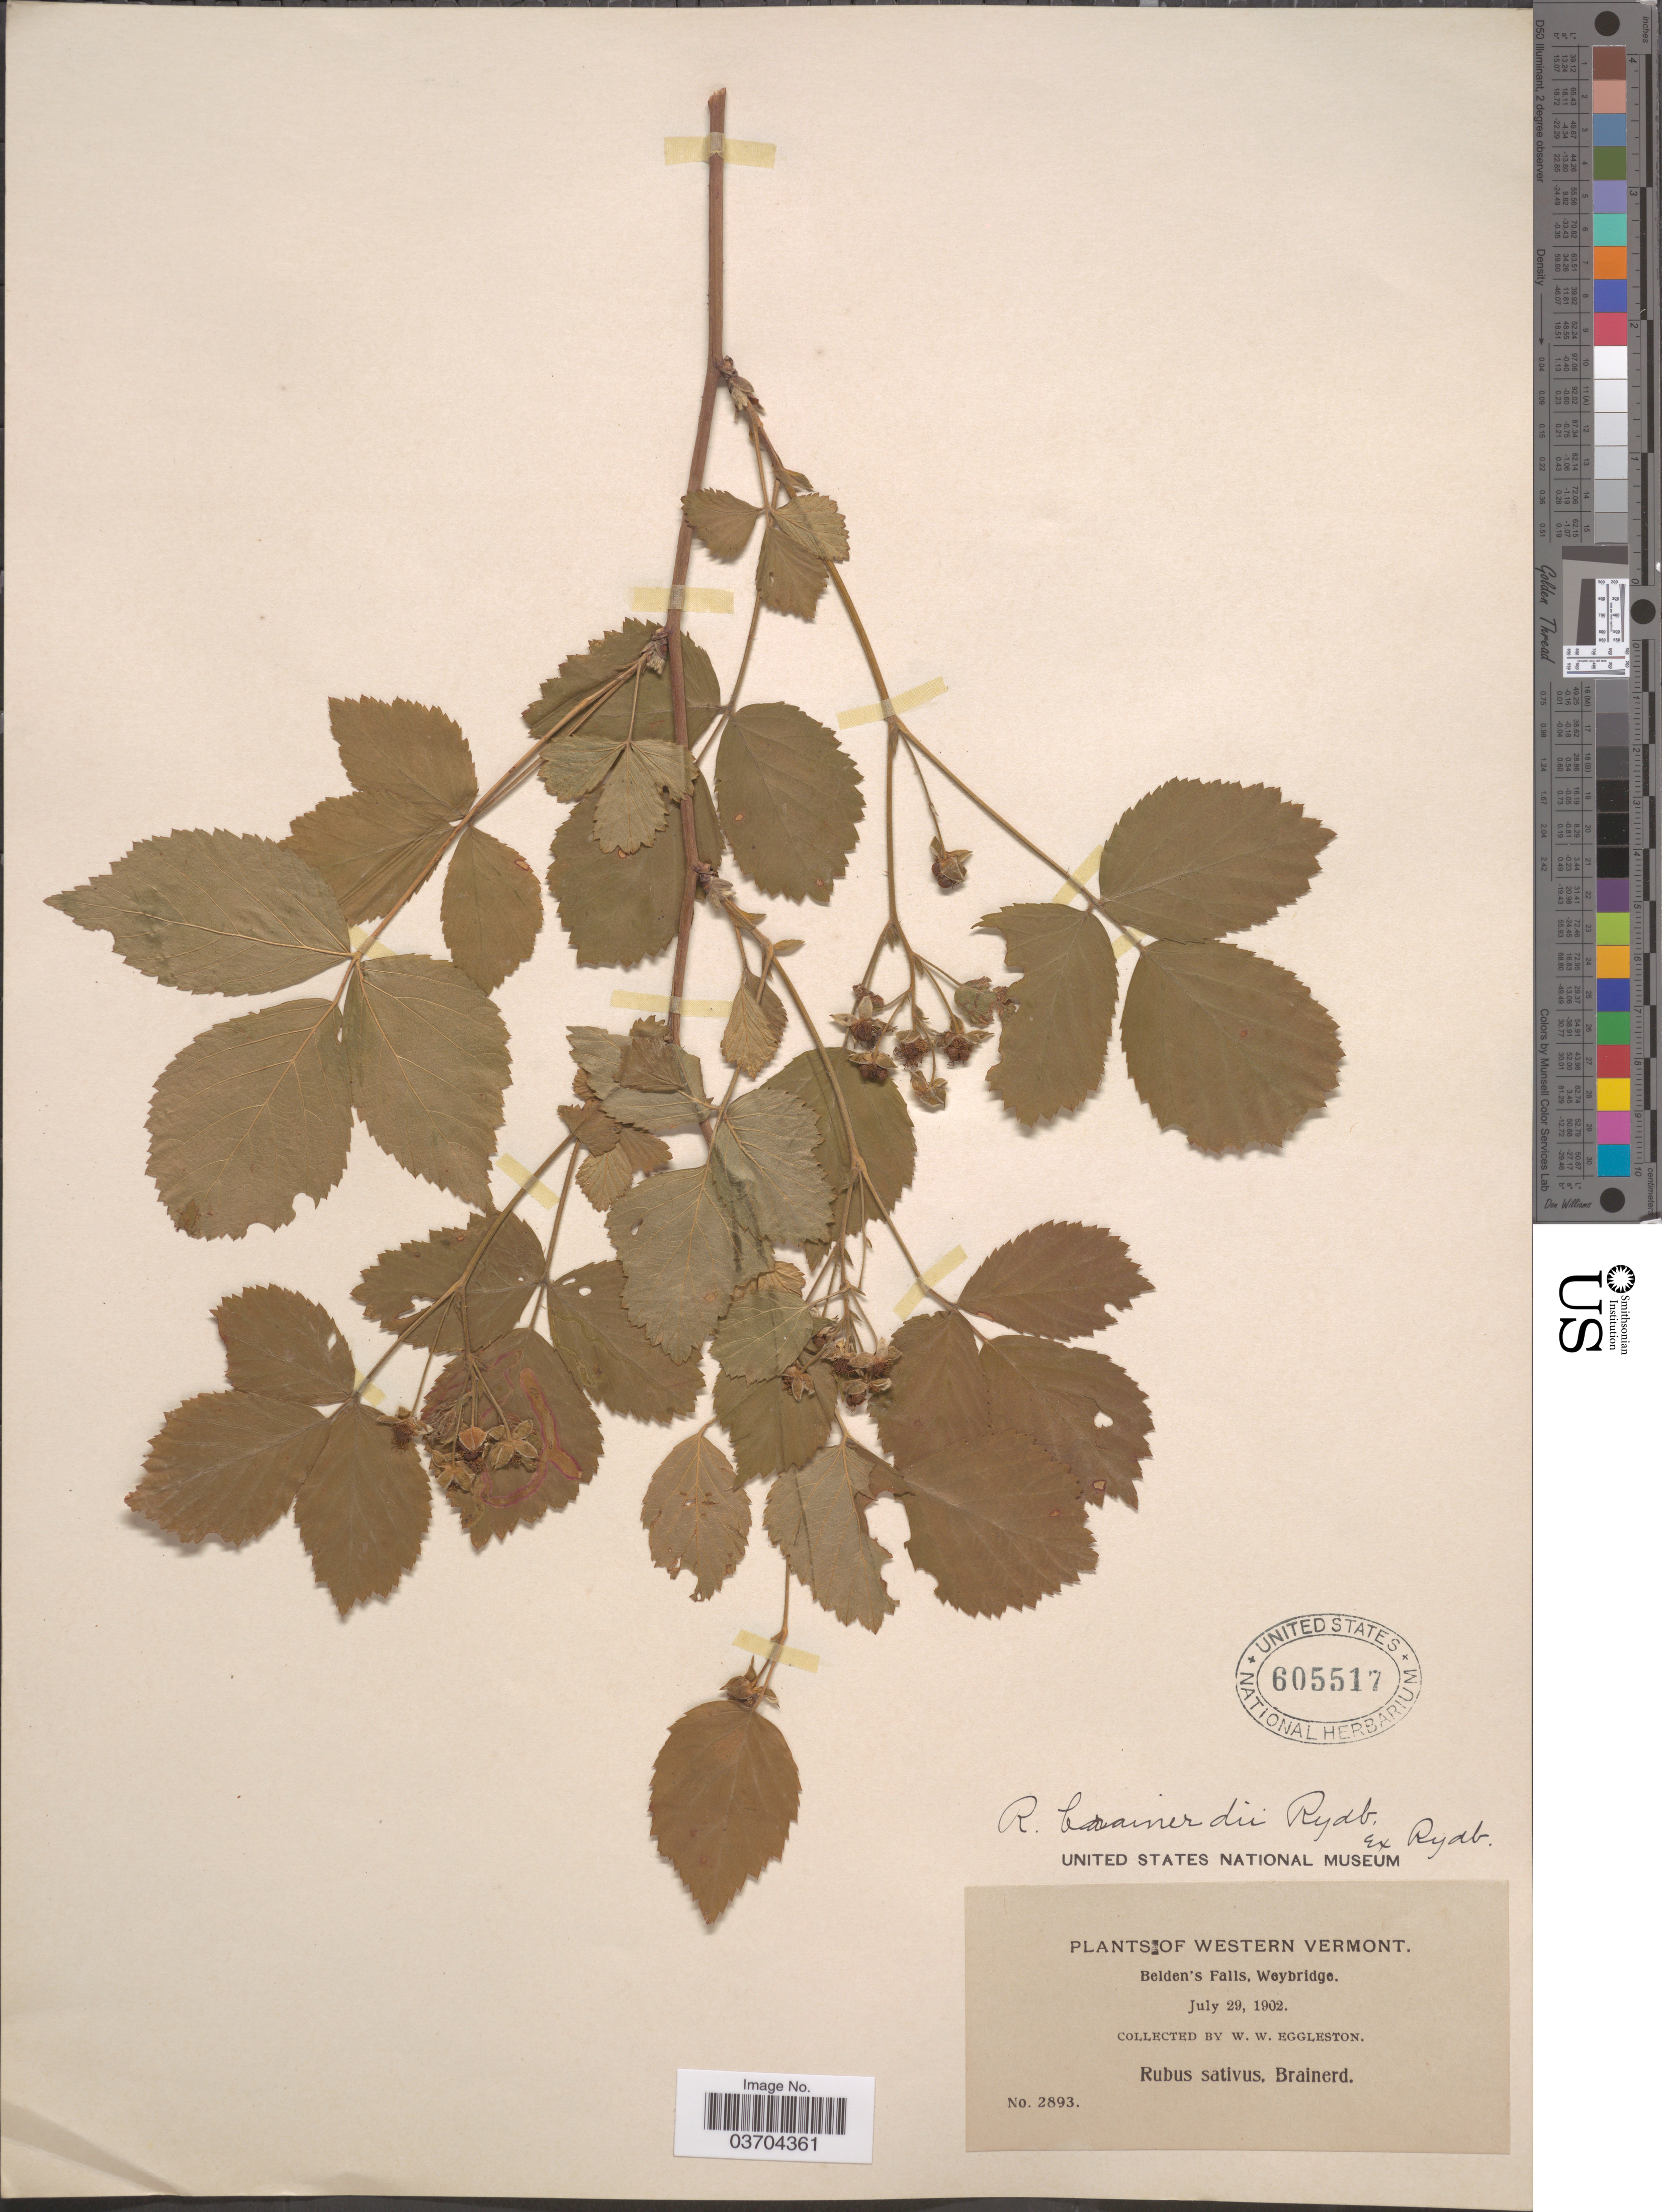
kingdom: Plantae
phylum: Tracheophyta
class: Magnoliopsida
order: Rosales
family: Rosaceae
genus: Rubus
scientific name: Rubus brainerdii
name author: Fernald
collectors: W. W. Eggleston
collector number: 2893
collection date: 1902-07-29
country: United States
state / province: Vermont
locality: Western Vermont. Belden's Falls, Weybridge.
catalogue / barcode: US 605517